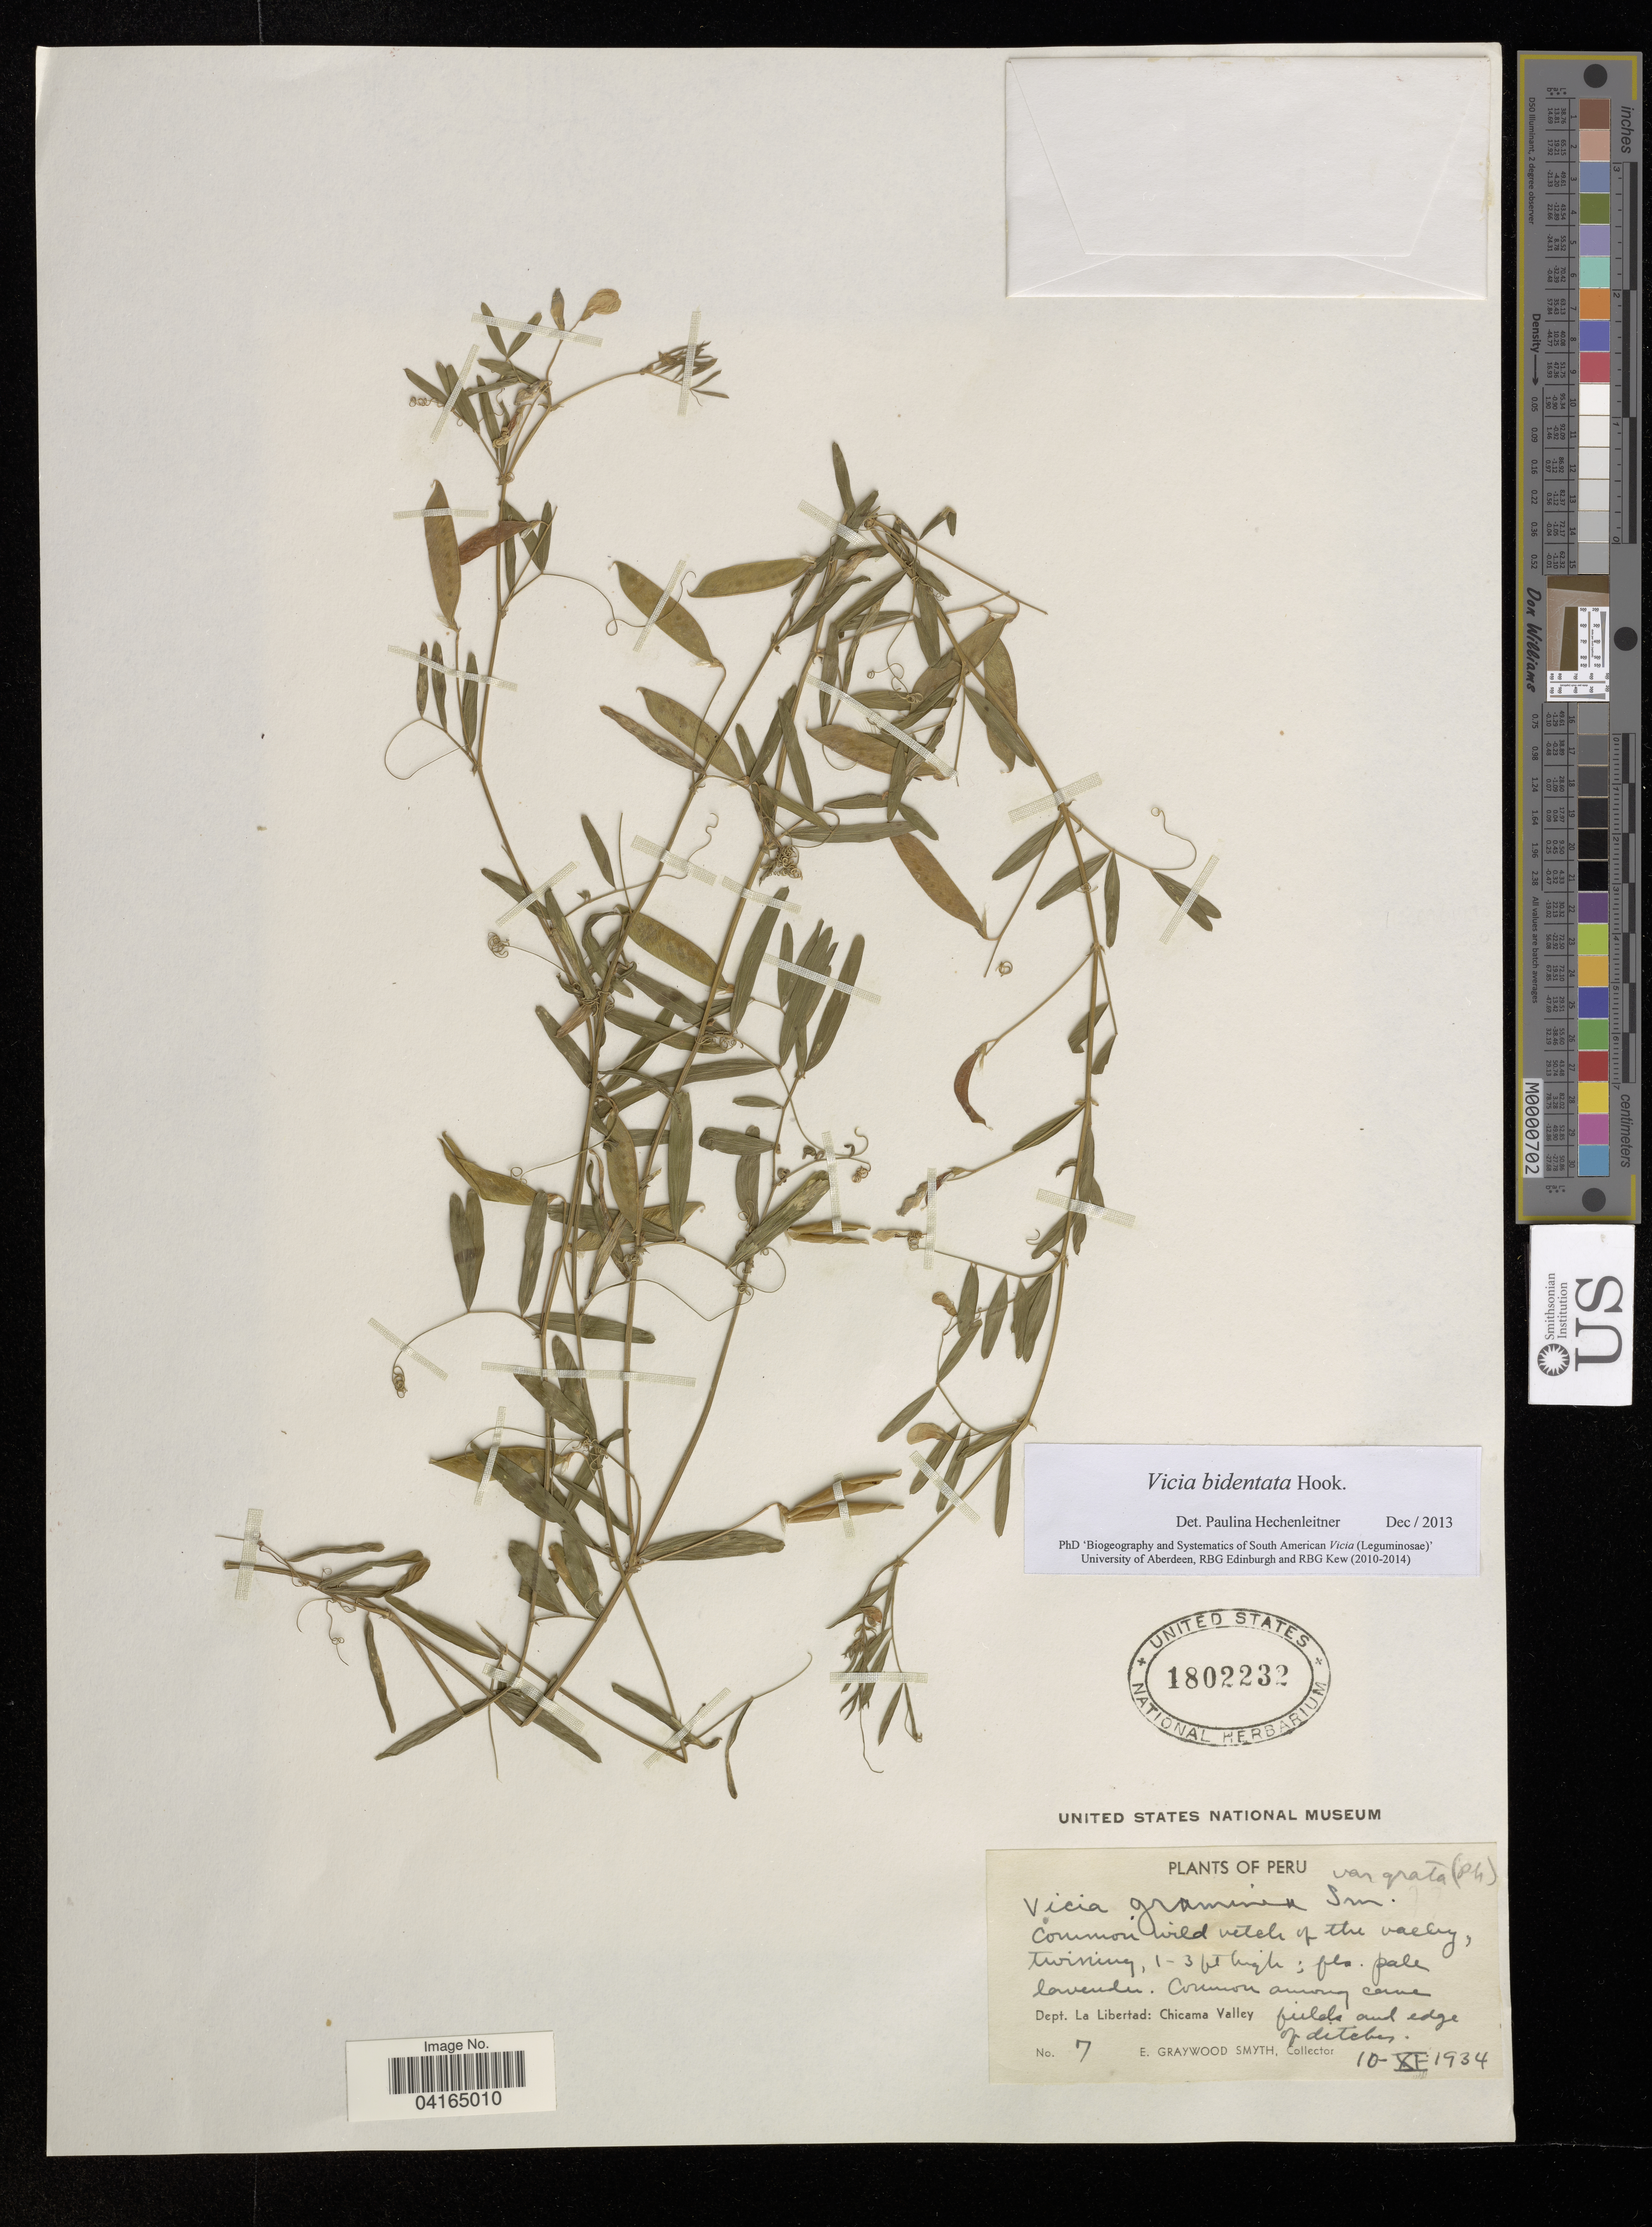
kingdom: Plantae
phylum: Tracheophyta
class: Magnoliopsida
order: Fabales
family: Fabaceae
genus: Vicia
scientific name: Vicia bidentata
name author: Hook.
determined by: Hechenleitner, Paulina, RBG Edinburgh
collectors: E. G. Smyth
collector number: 7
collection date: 1934-11-10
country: Peru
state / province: La Libertad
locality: Dept. La Libertad: Chicama Valley.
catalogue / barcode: US 1802232